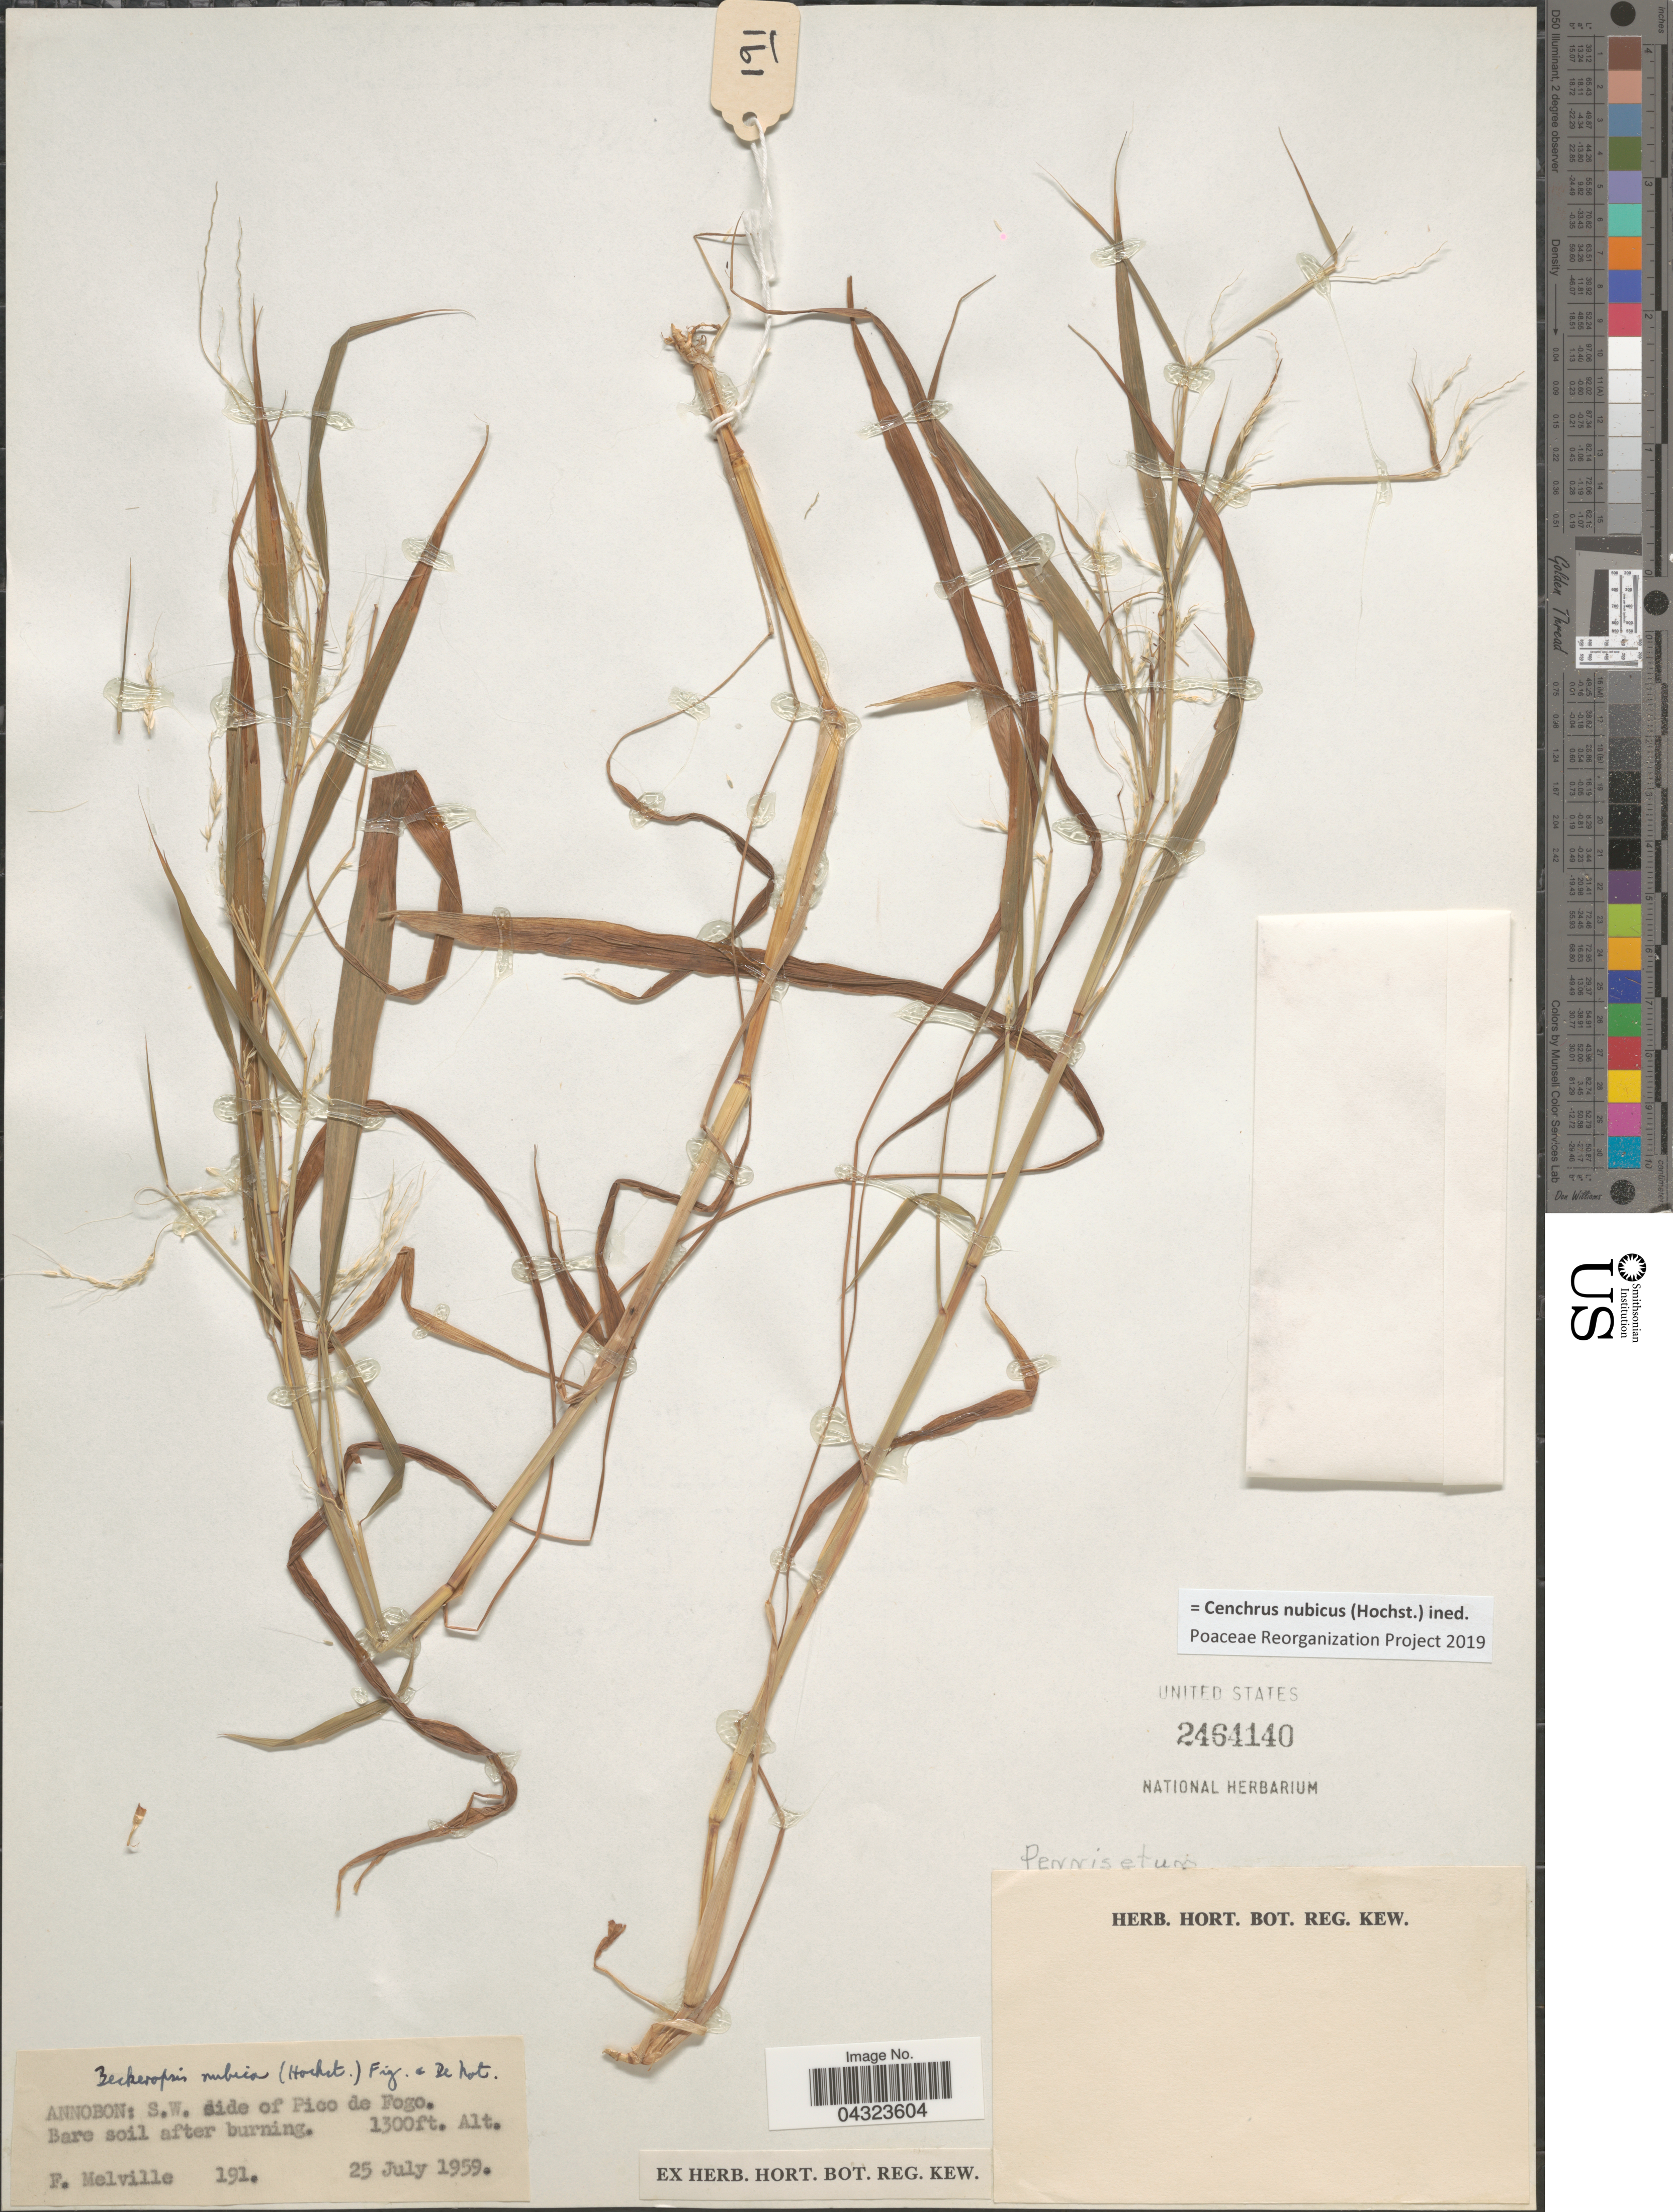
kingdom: Plantae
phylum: Tracheophyta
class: Liliopsida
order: Poales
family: Poaceae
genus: Cenchrus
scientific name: Cenchrus nubicus (Hochst.) ined. PRP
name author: (Hochst.)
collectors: F. Melville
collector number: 191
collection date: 1959-07-25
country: Equatorial Guinea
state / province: Annobon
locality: S.W. side of Pico de Fogo.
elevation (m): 396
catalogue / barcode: US 2464140